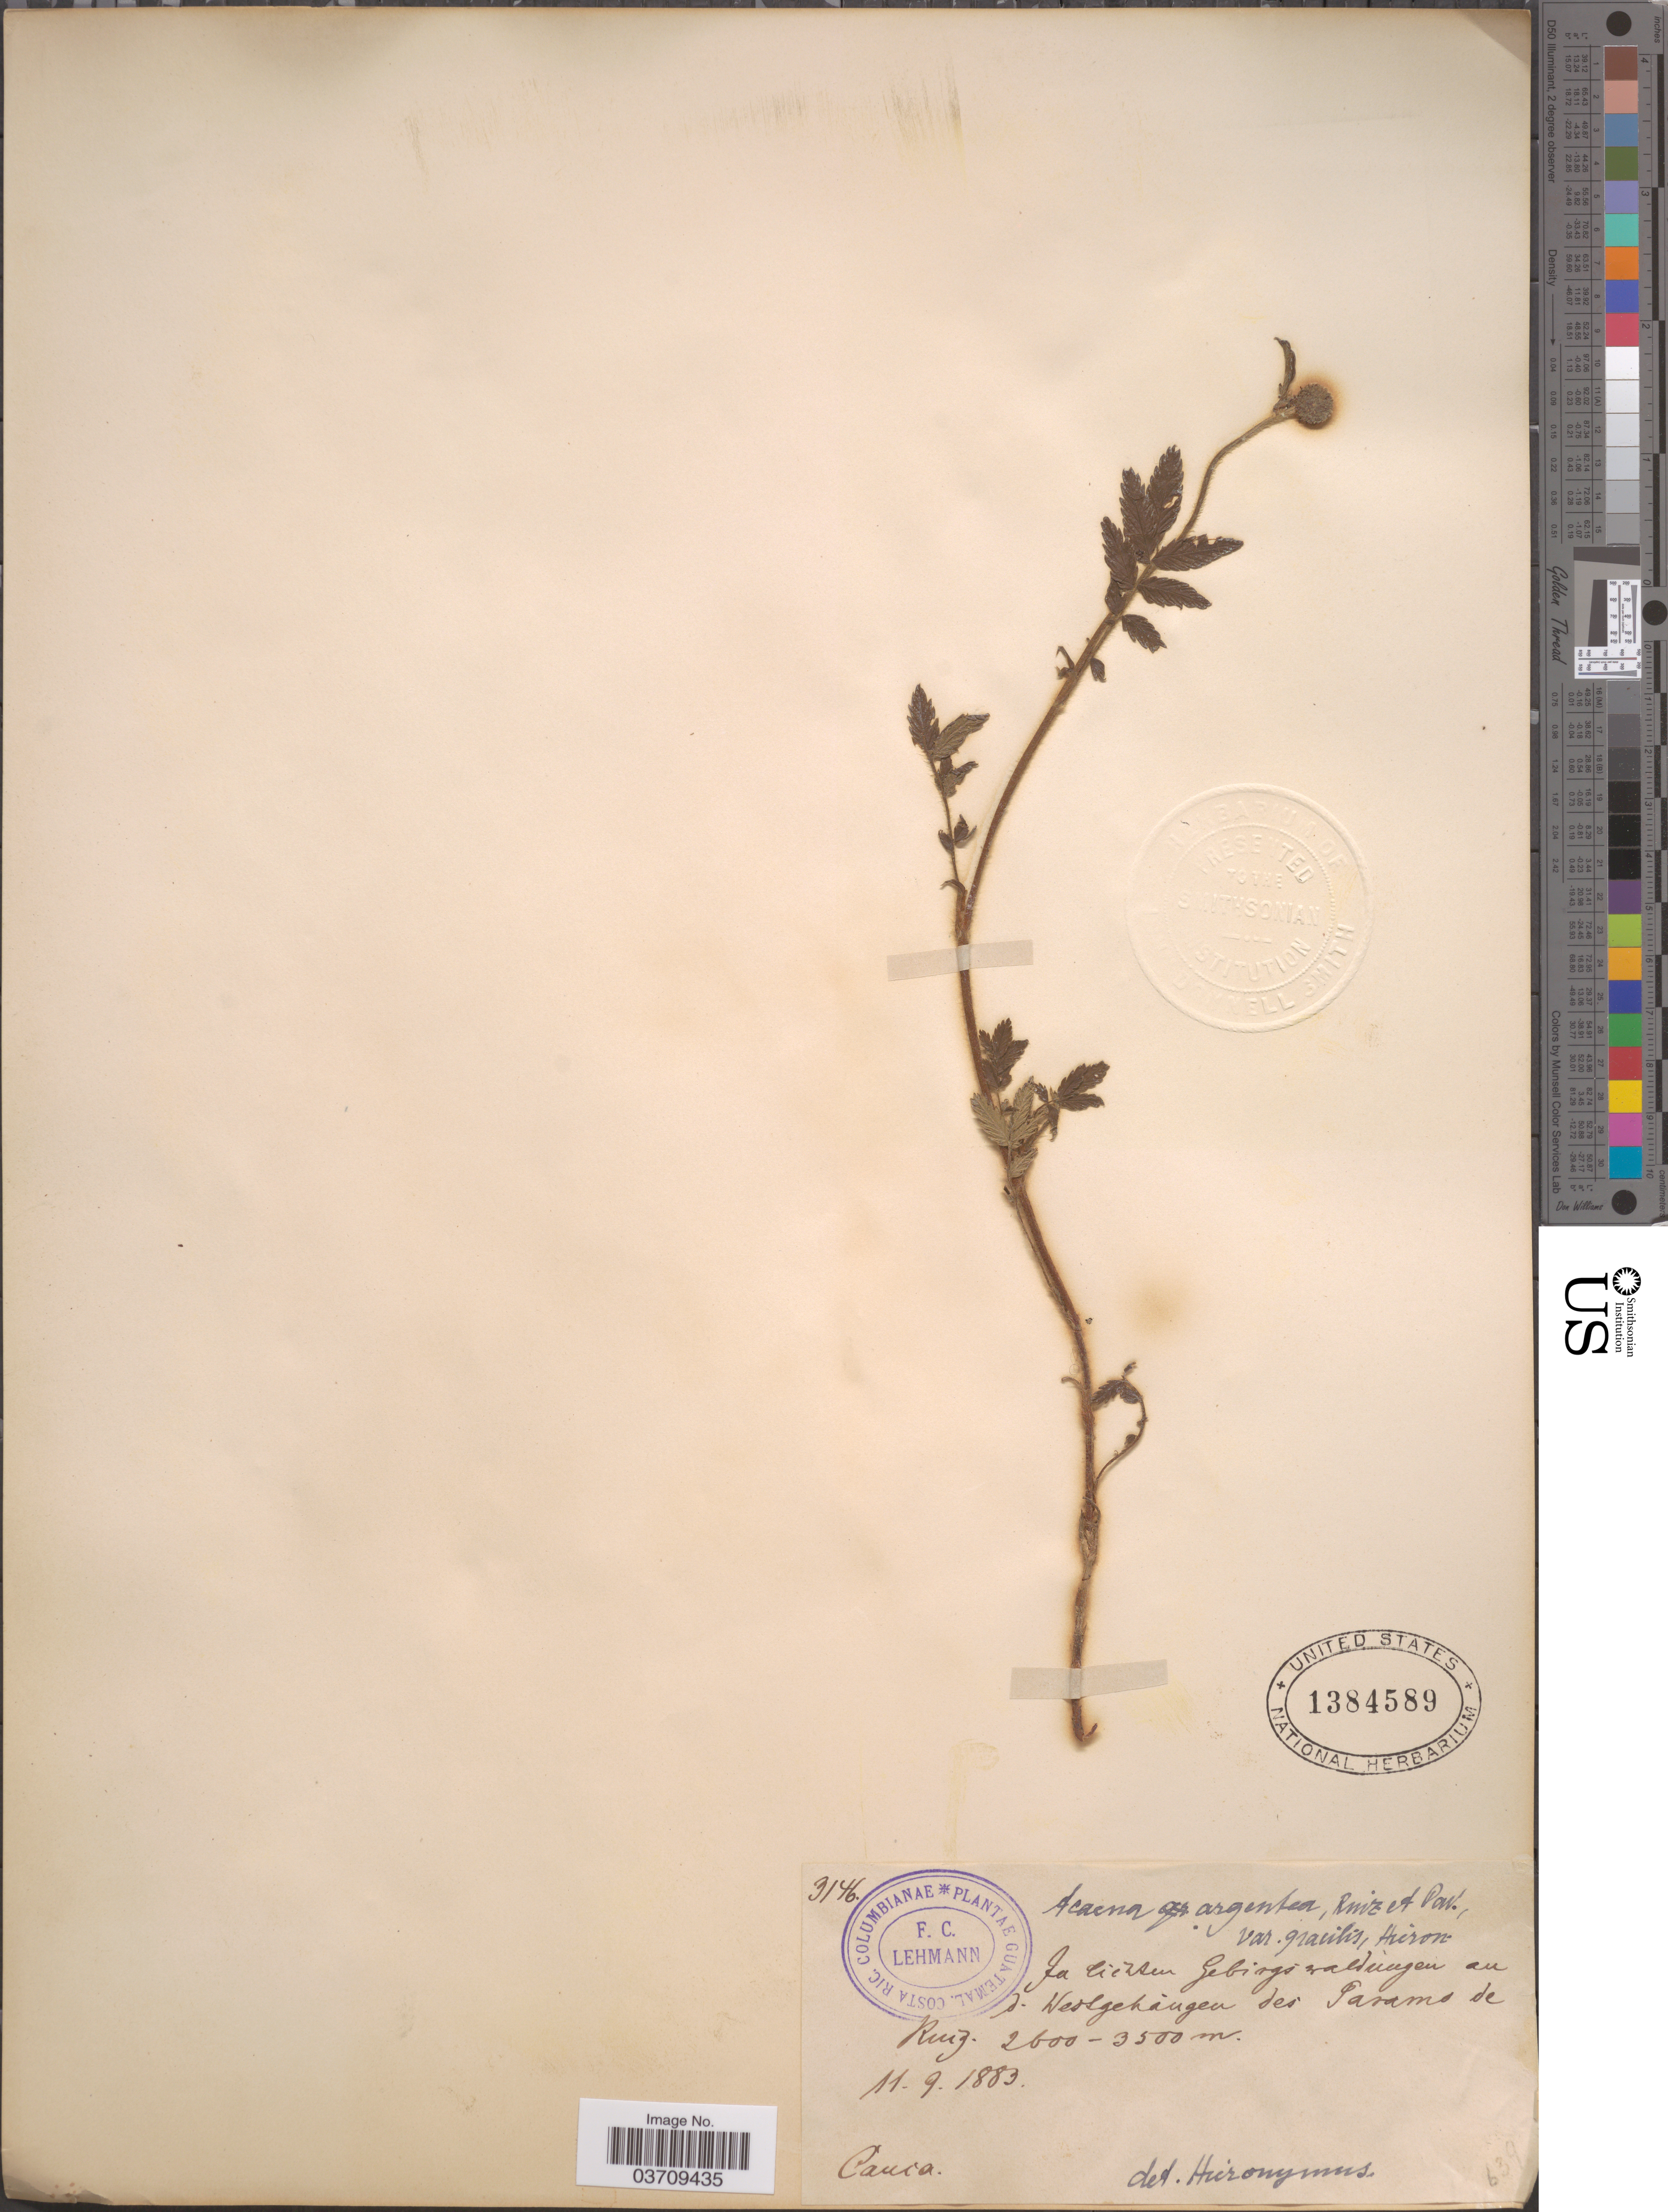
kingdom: Plantae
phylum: Tracheophyta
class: Magnoliopsida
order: Rosales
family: Rosaceae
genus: Acaena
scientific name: Acaena cylindristachya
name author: Ruiz & Pav.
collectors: F. C. Lehmann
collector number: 3146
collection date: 1883-09-11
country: Colombia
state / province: Cauca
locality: Westgehàngen des Paramo de Ruiz.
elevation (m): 2600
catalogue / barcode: US 1384589